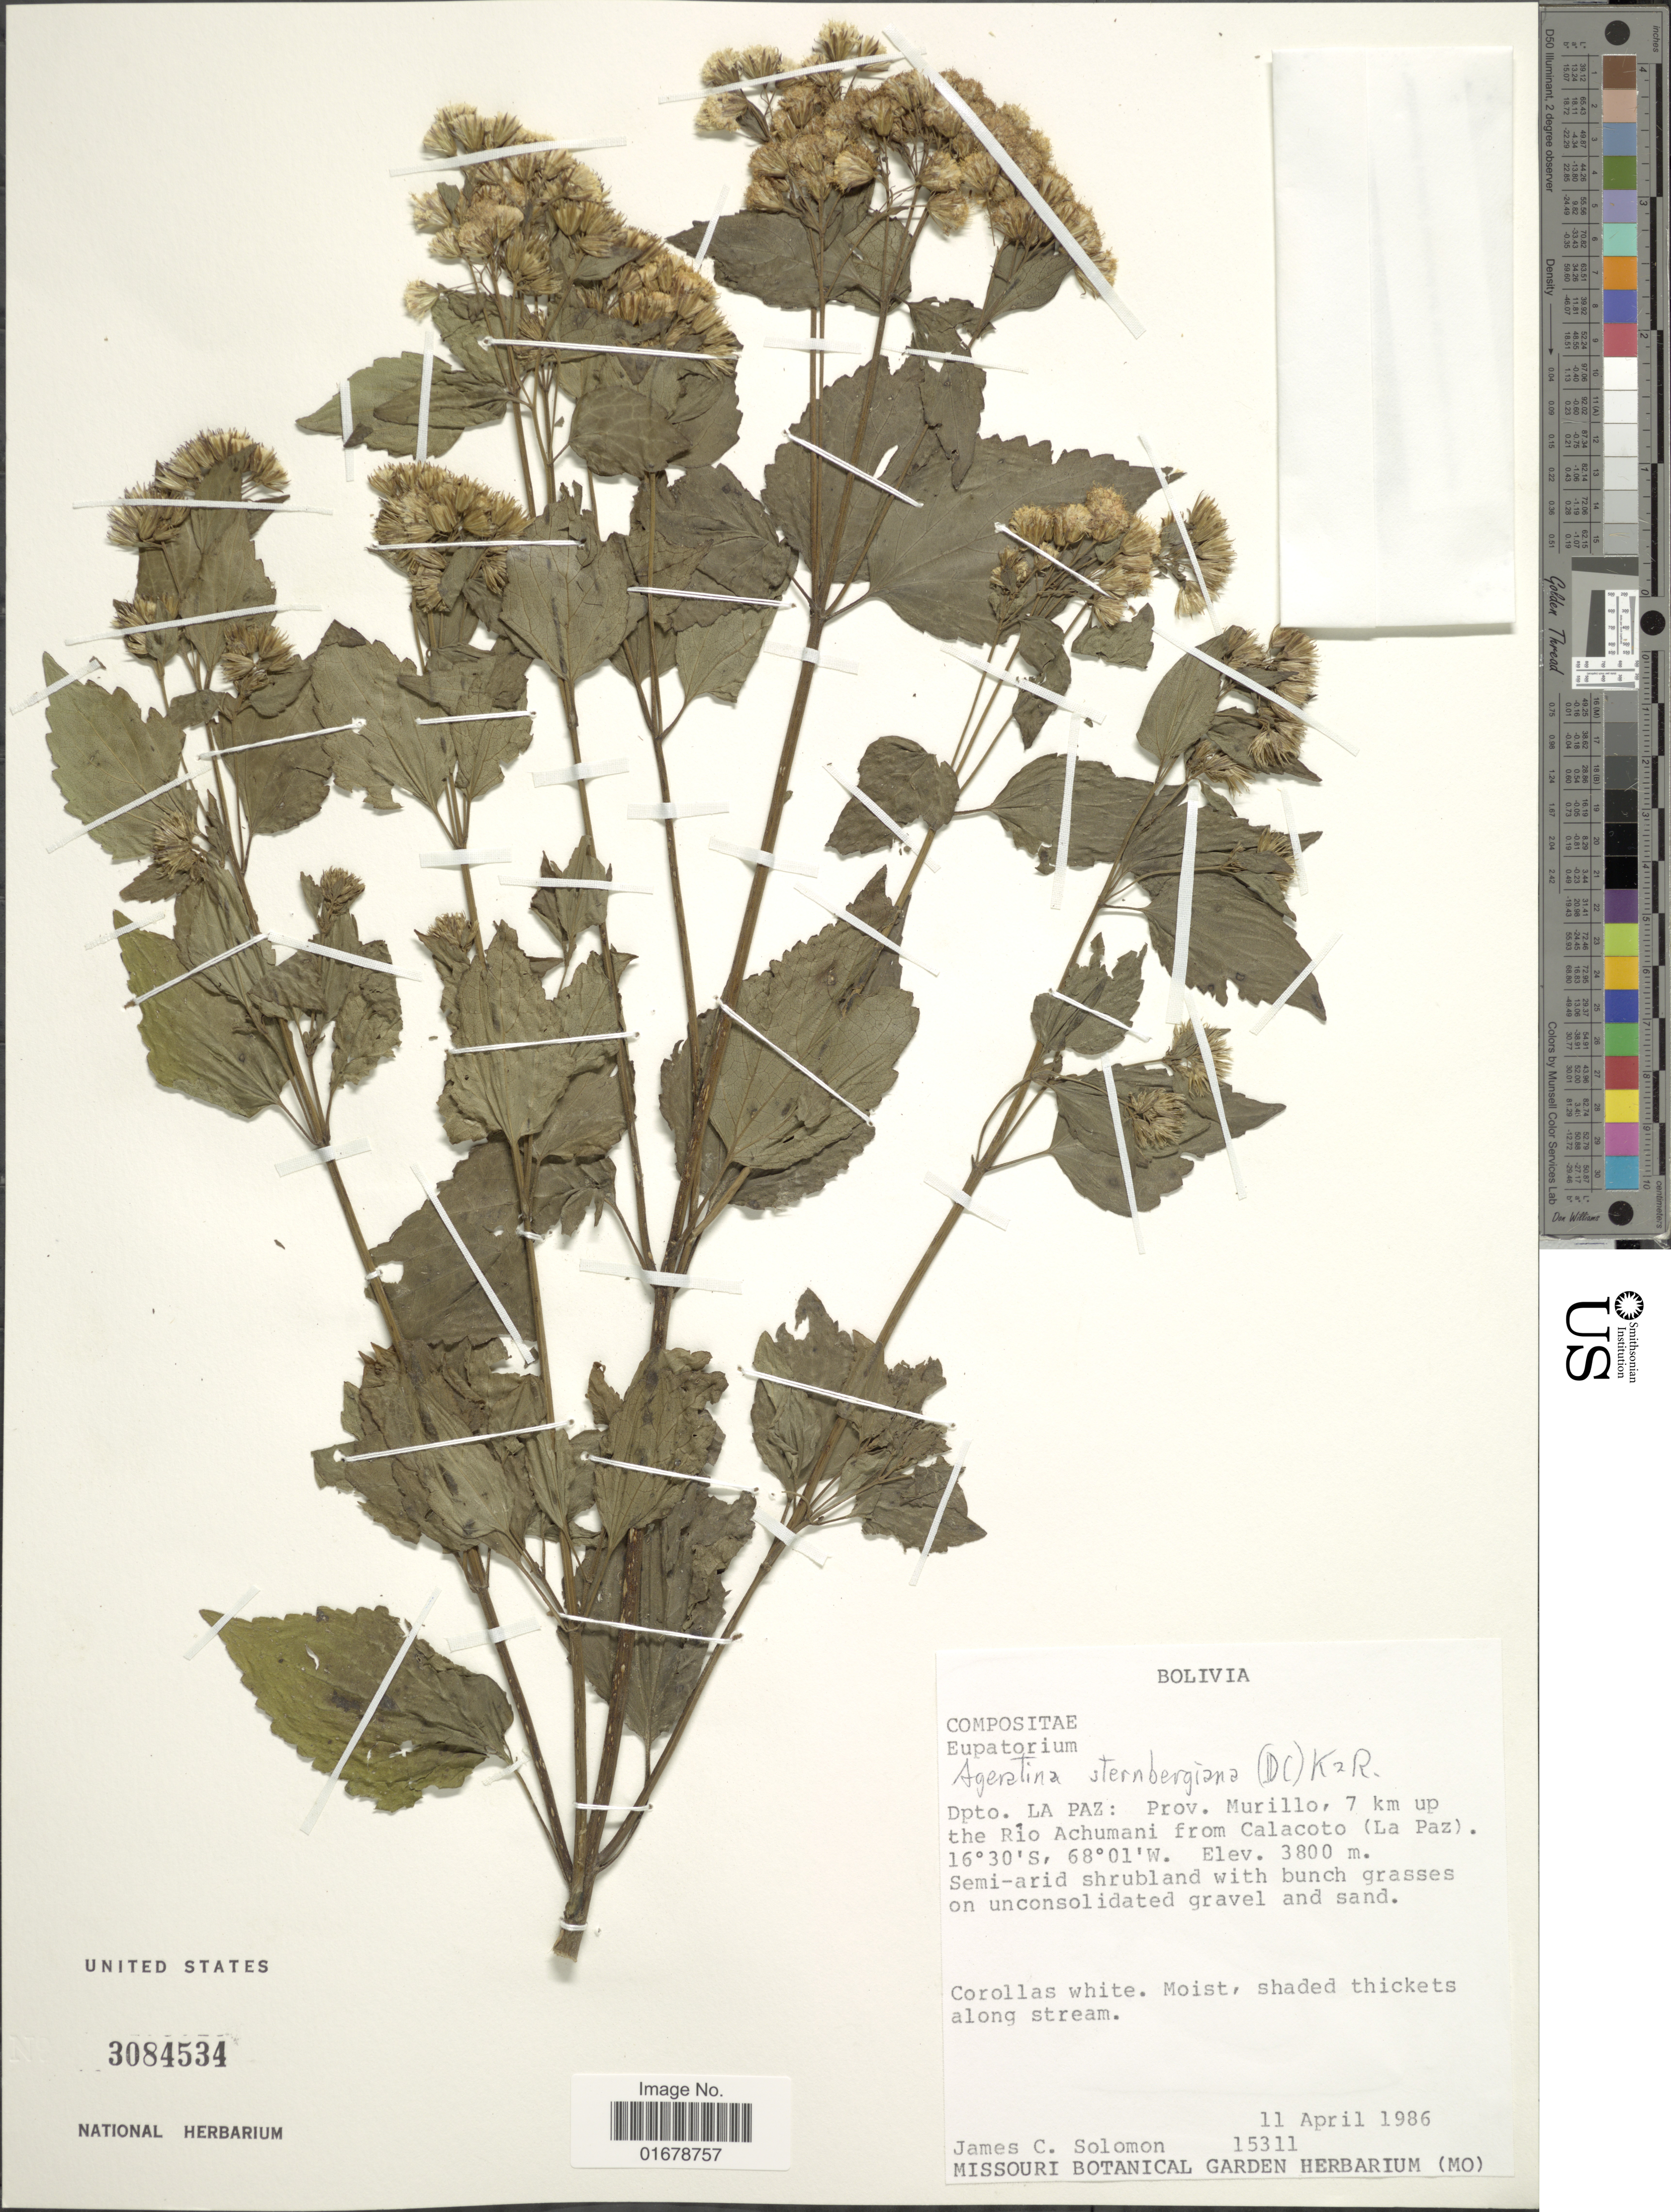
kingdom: Plantae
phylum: Tracheophyta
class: Magnoliopsida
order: Asterales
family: Asteraceae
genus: Ageratina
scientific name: Ageratina sternbergiana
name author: (DC.) R.M. King & H. Rob.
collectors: J. C. Solomon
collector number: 15311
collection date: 1986-04-11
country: Bolivia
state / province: La Paz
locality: Dpto. La Paz: Prov. Murillo, 7 km up the Rio Achumani from Calacoto ( La Paz)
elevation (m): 3800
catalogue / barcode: US 3084534